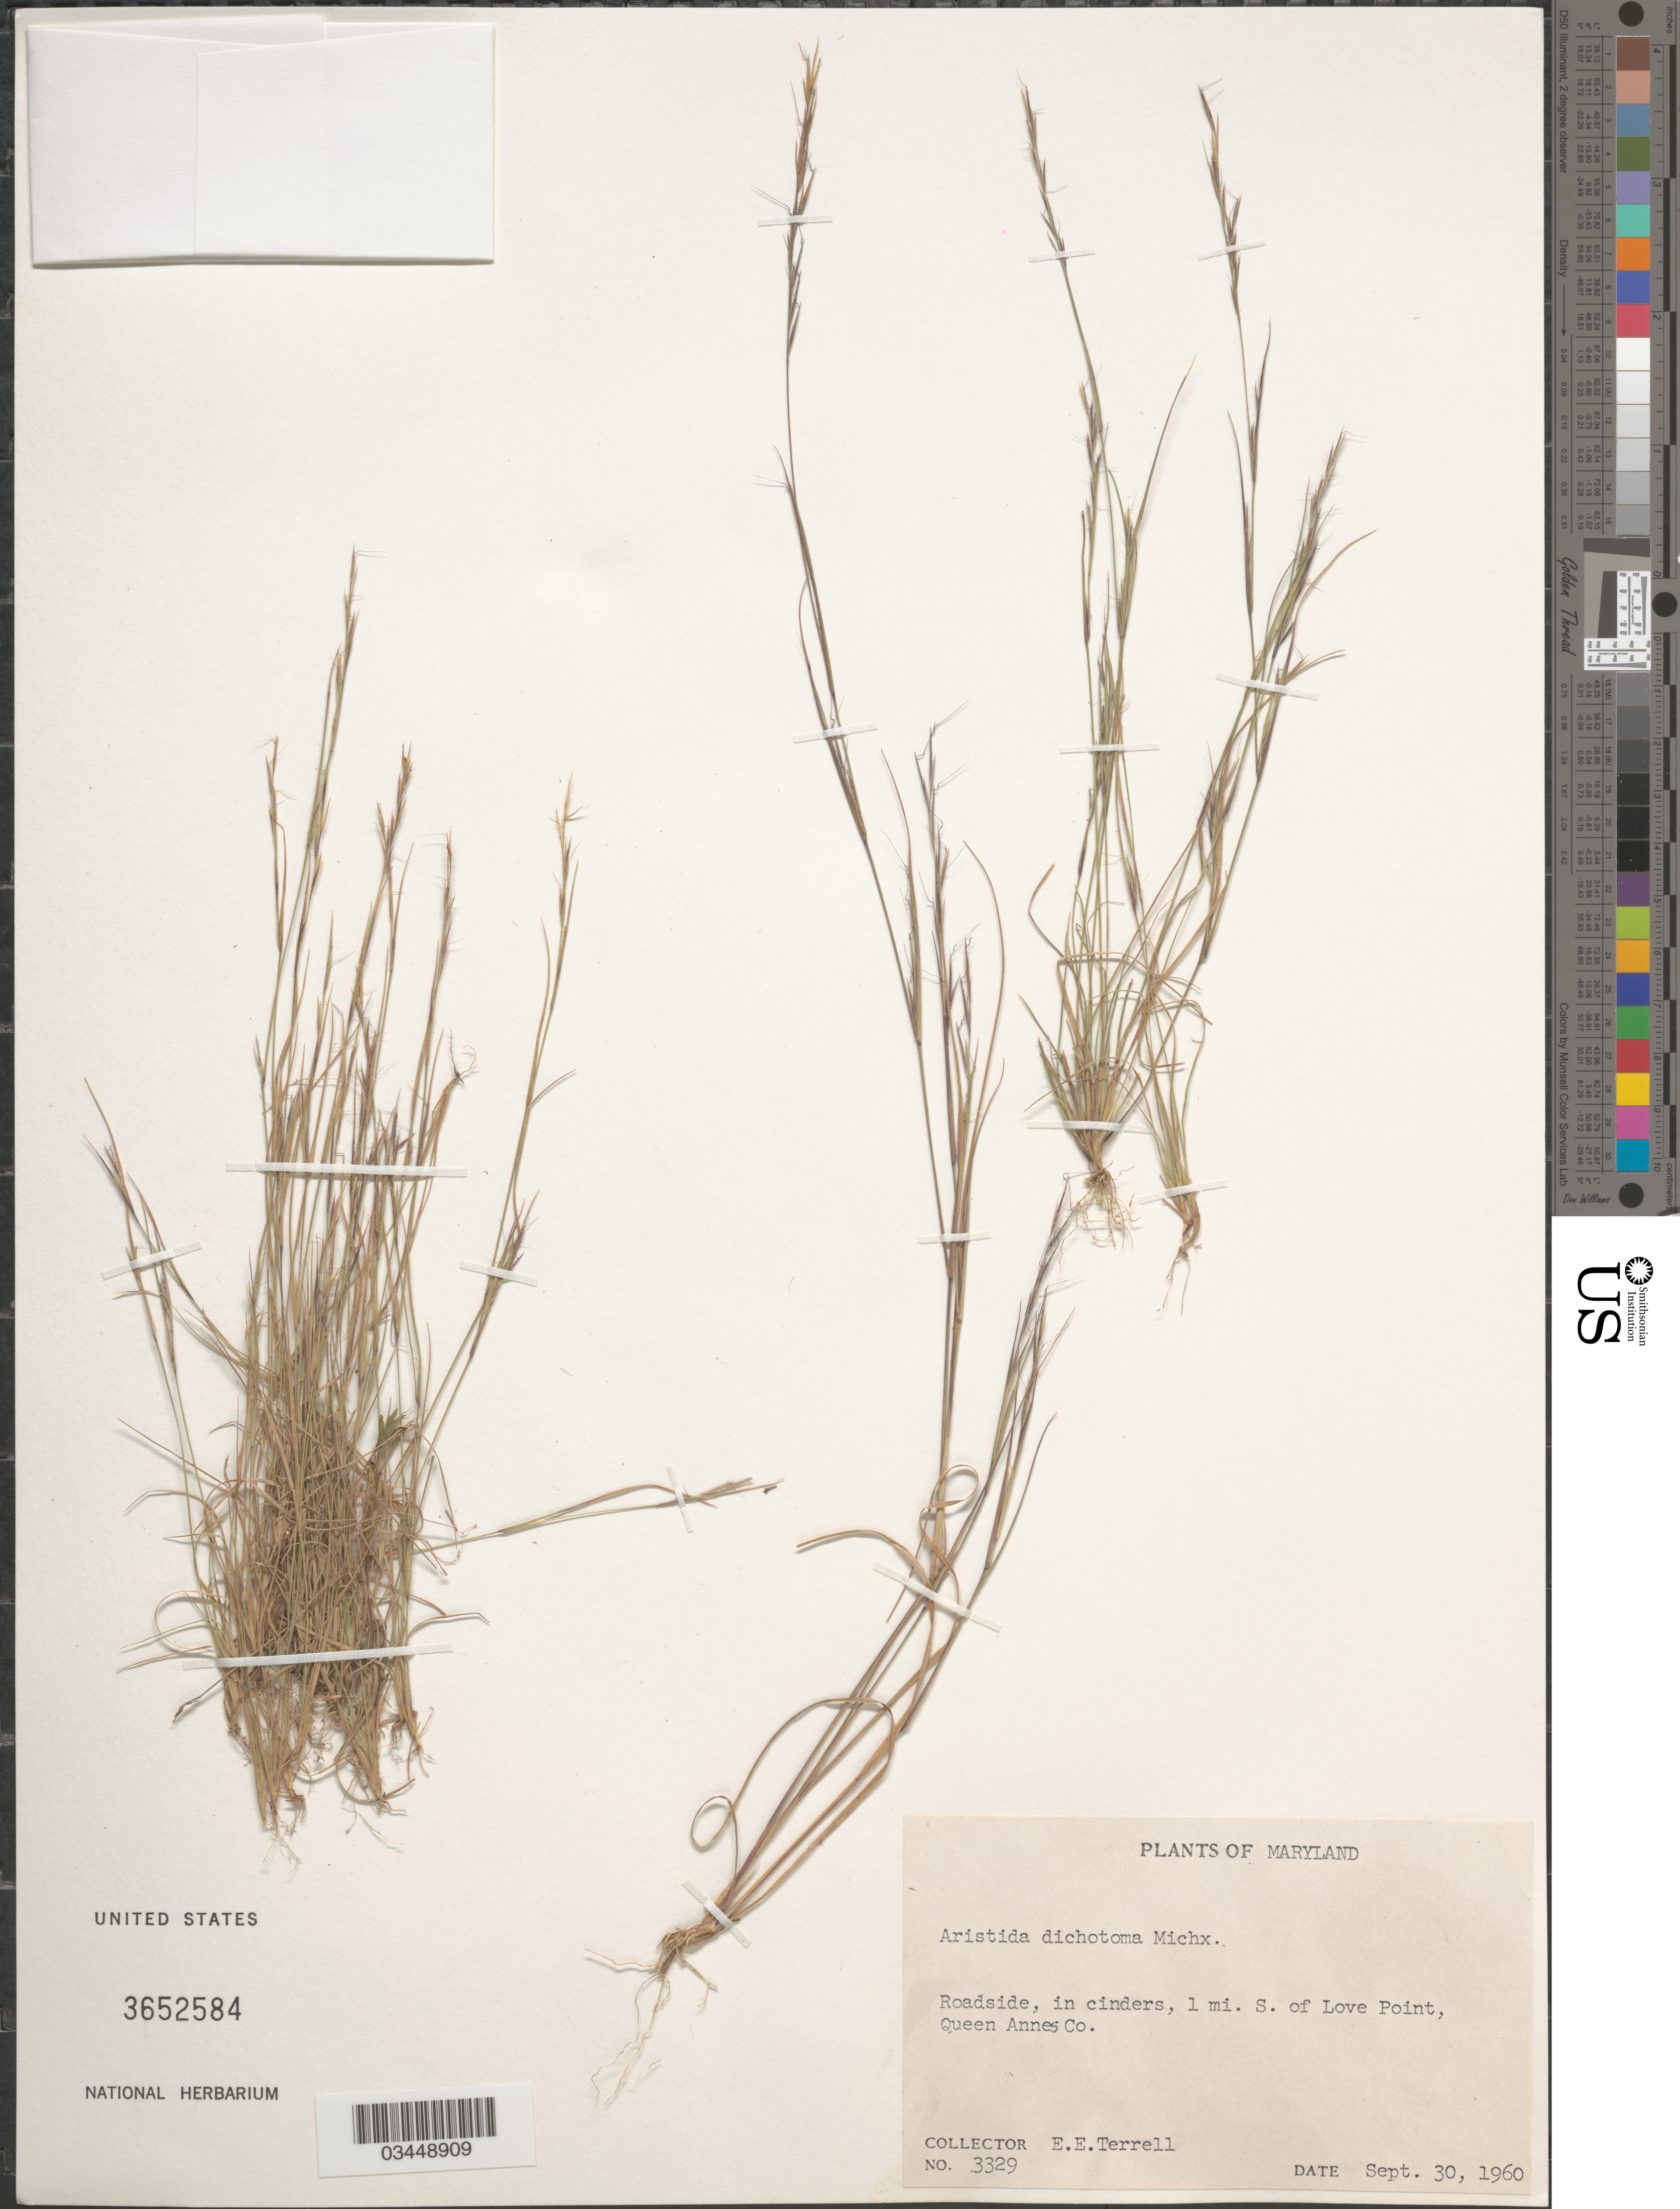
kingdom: Plantae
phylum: Tracheophyta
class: Liliopsida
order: Poales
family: Poaceae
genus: Aristida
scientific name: Aristida dichotoma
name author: Michx.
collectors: E. E. Terrell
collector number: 3329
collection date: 1960-09-30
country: United States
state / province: Maryland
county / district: Queen Anne's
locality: Roadside, in cinders, 1 mi. S. of Love Point, Queens Annes Co.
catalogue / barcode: US 3652584